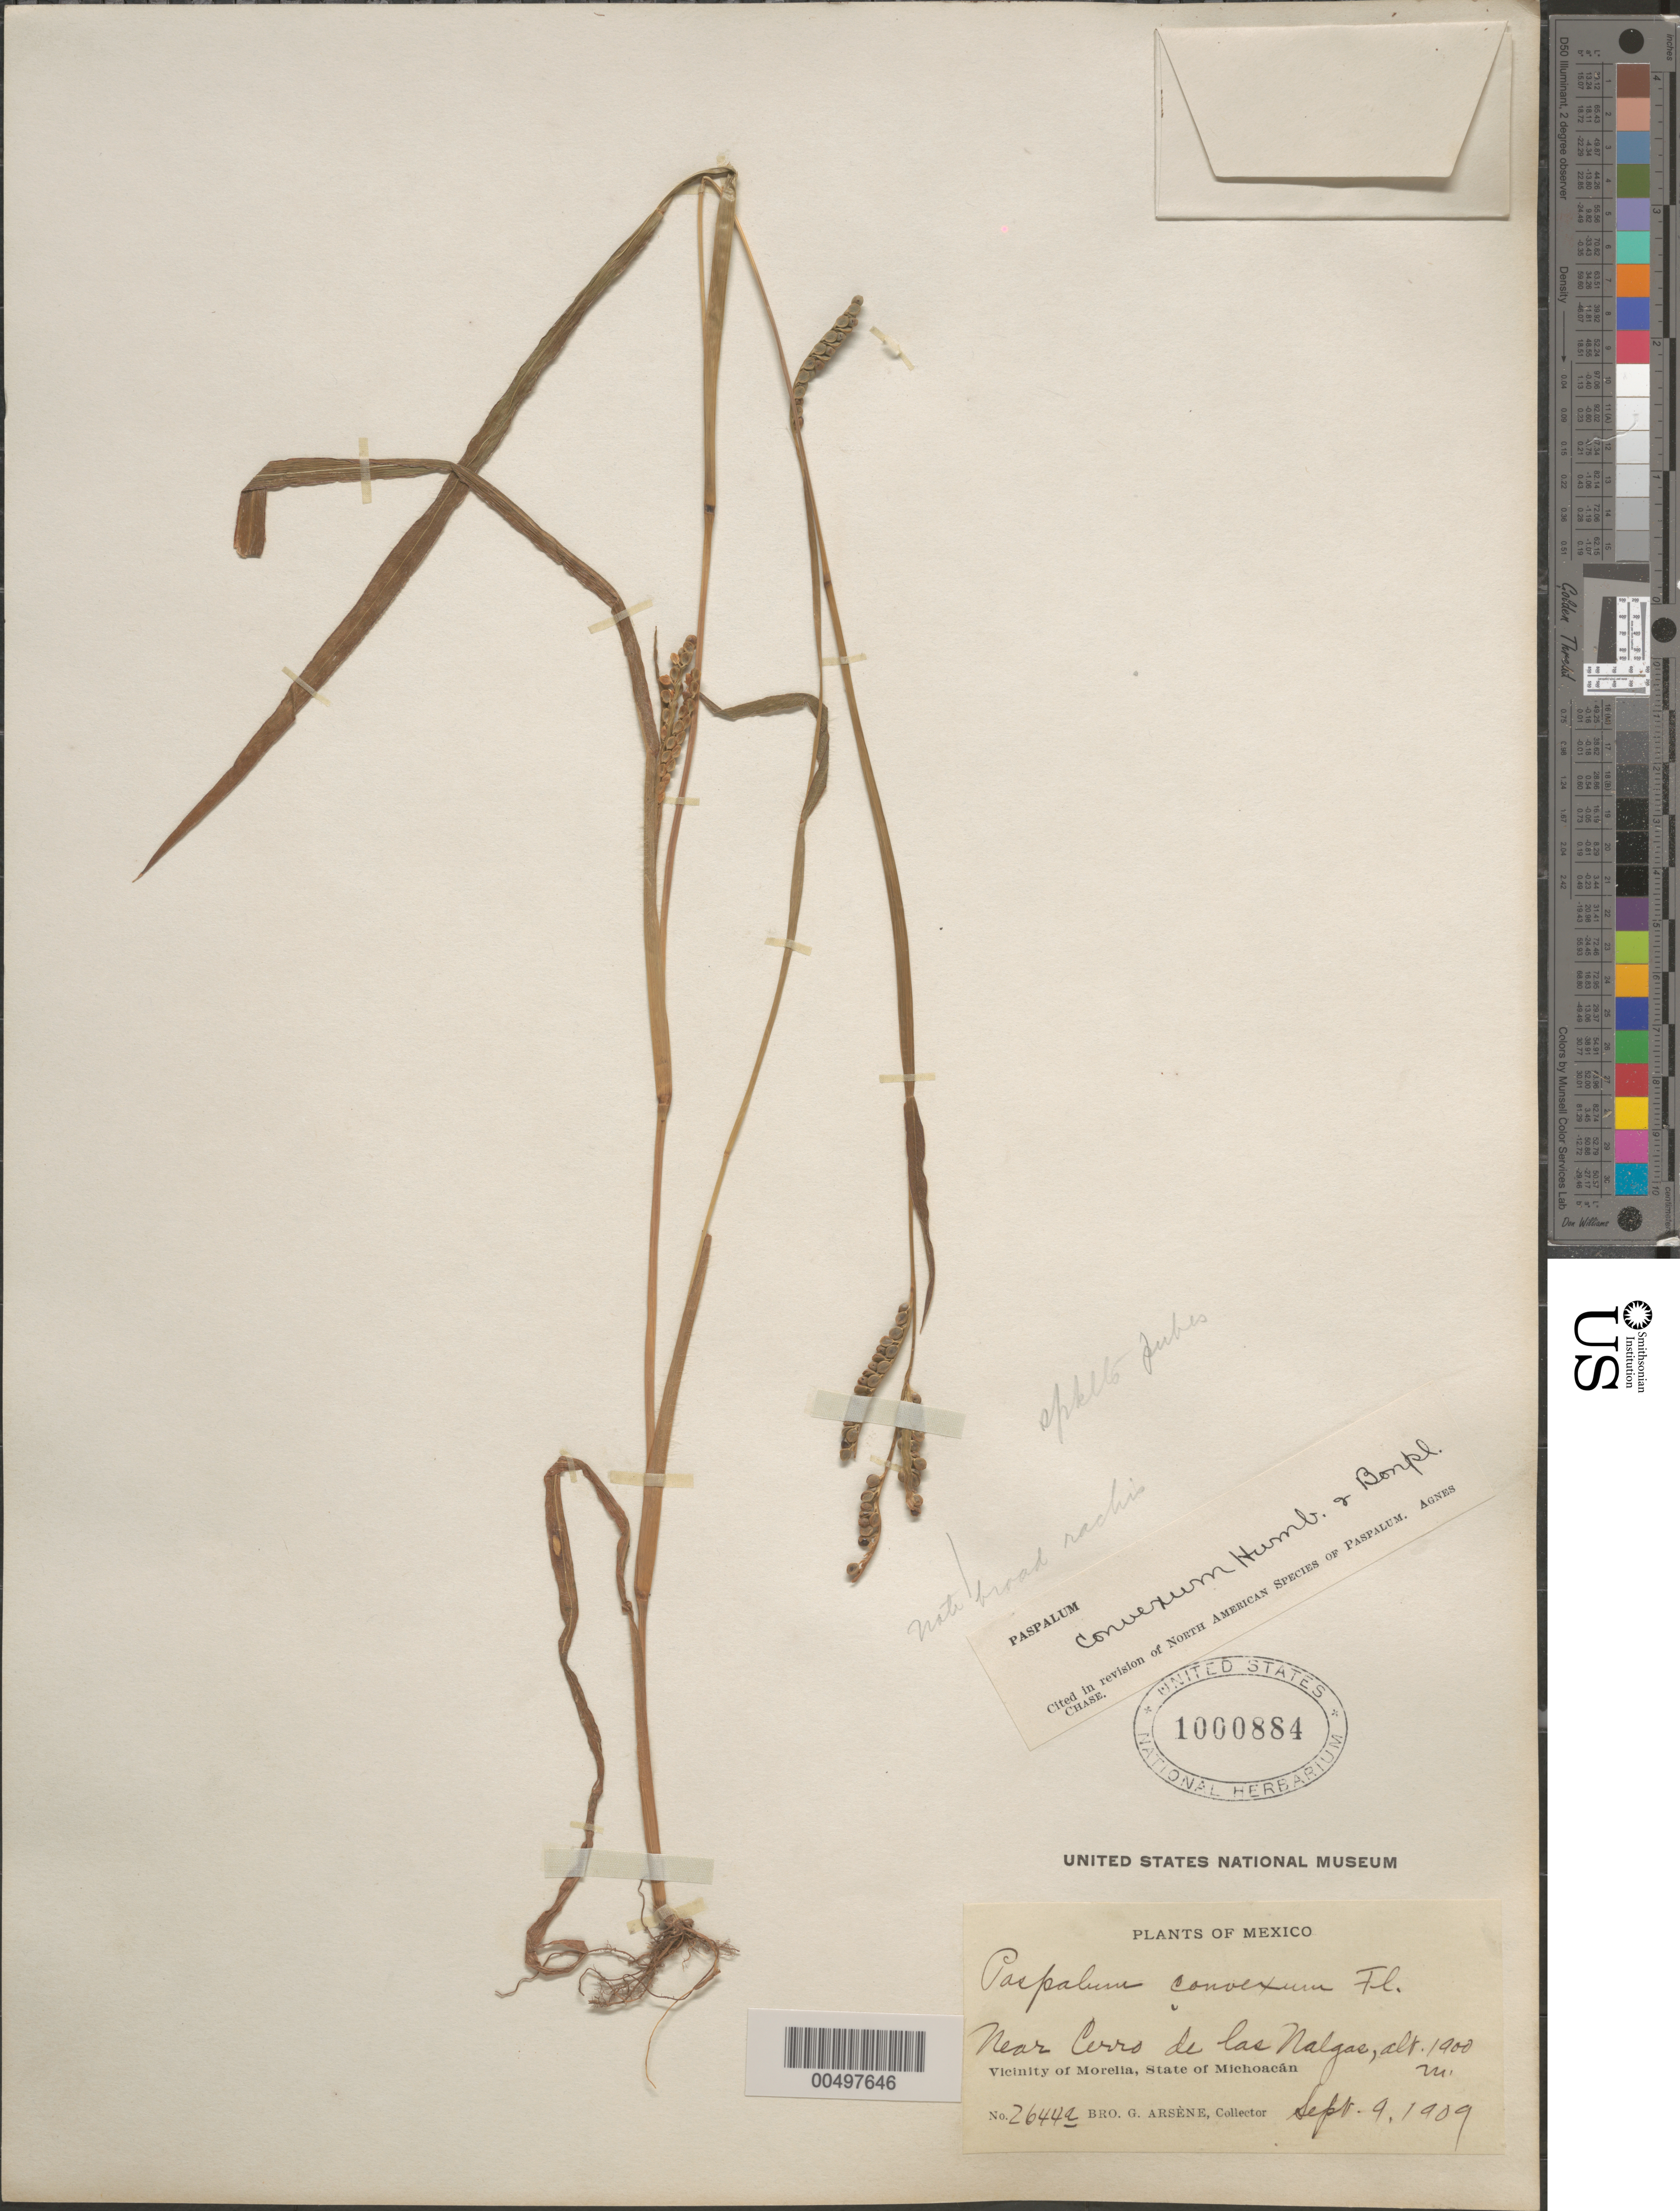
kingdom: Plantae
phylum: Tracheophyta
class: Liliopsida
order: Poales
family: Poaceae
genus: Paspalum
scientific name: Paspalum convexum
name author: Humb. & Bonpl. ex Flüggé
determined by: Chase, [M.] Agnes, (US)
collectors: Bro. G. Arsène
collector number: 2644a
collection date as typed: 9 Sep 1909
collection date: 1909-09-09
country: Mexico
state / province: Michoacán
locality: Near Cerro de las Nalgas, vicinity of Morelia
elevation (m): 1900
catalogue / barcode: US 1000884